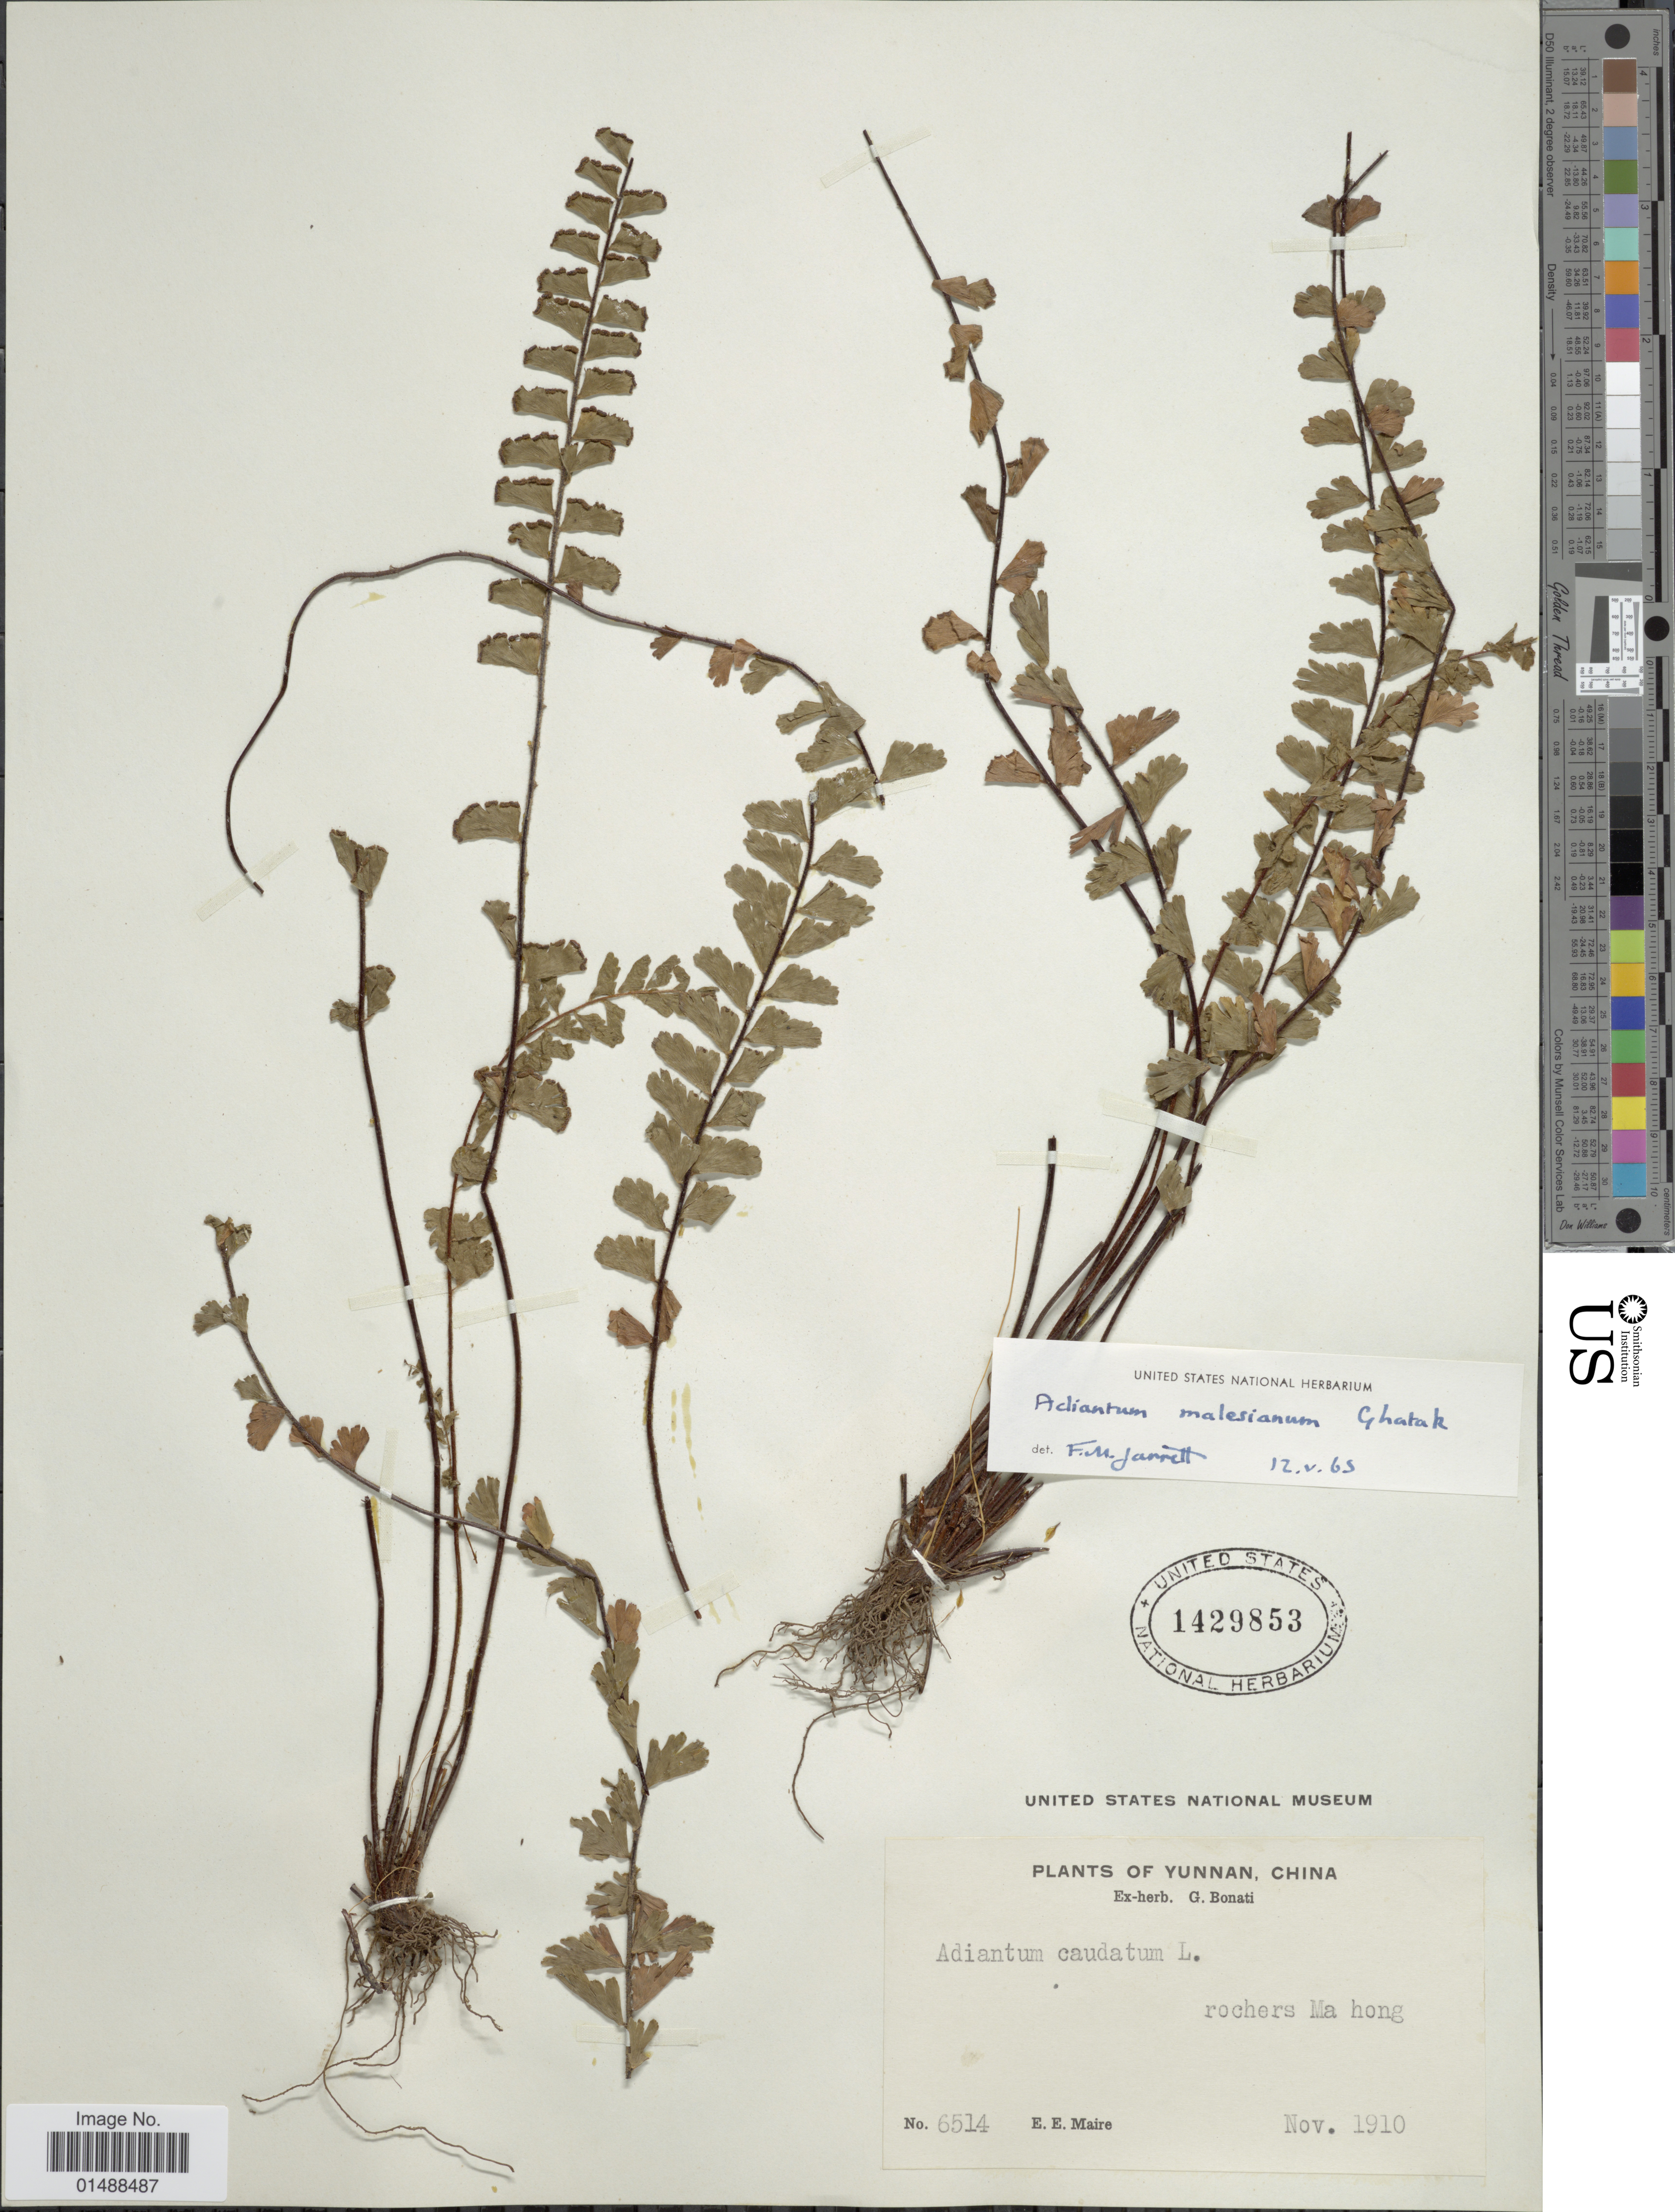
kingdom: Plantae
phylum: Tracheophyta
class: Polypodiopsida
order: Polypodiales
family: Pteridaceae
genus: Adiantum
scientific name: Adiantum malesianum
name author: J. Ghatak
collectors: E. E. Maire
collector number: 6514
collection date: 1910-11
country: China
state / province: Yunnan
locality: China, Yunnan, rochers Ma hong.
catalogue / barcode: US 1429853